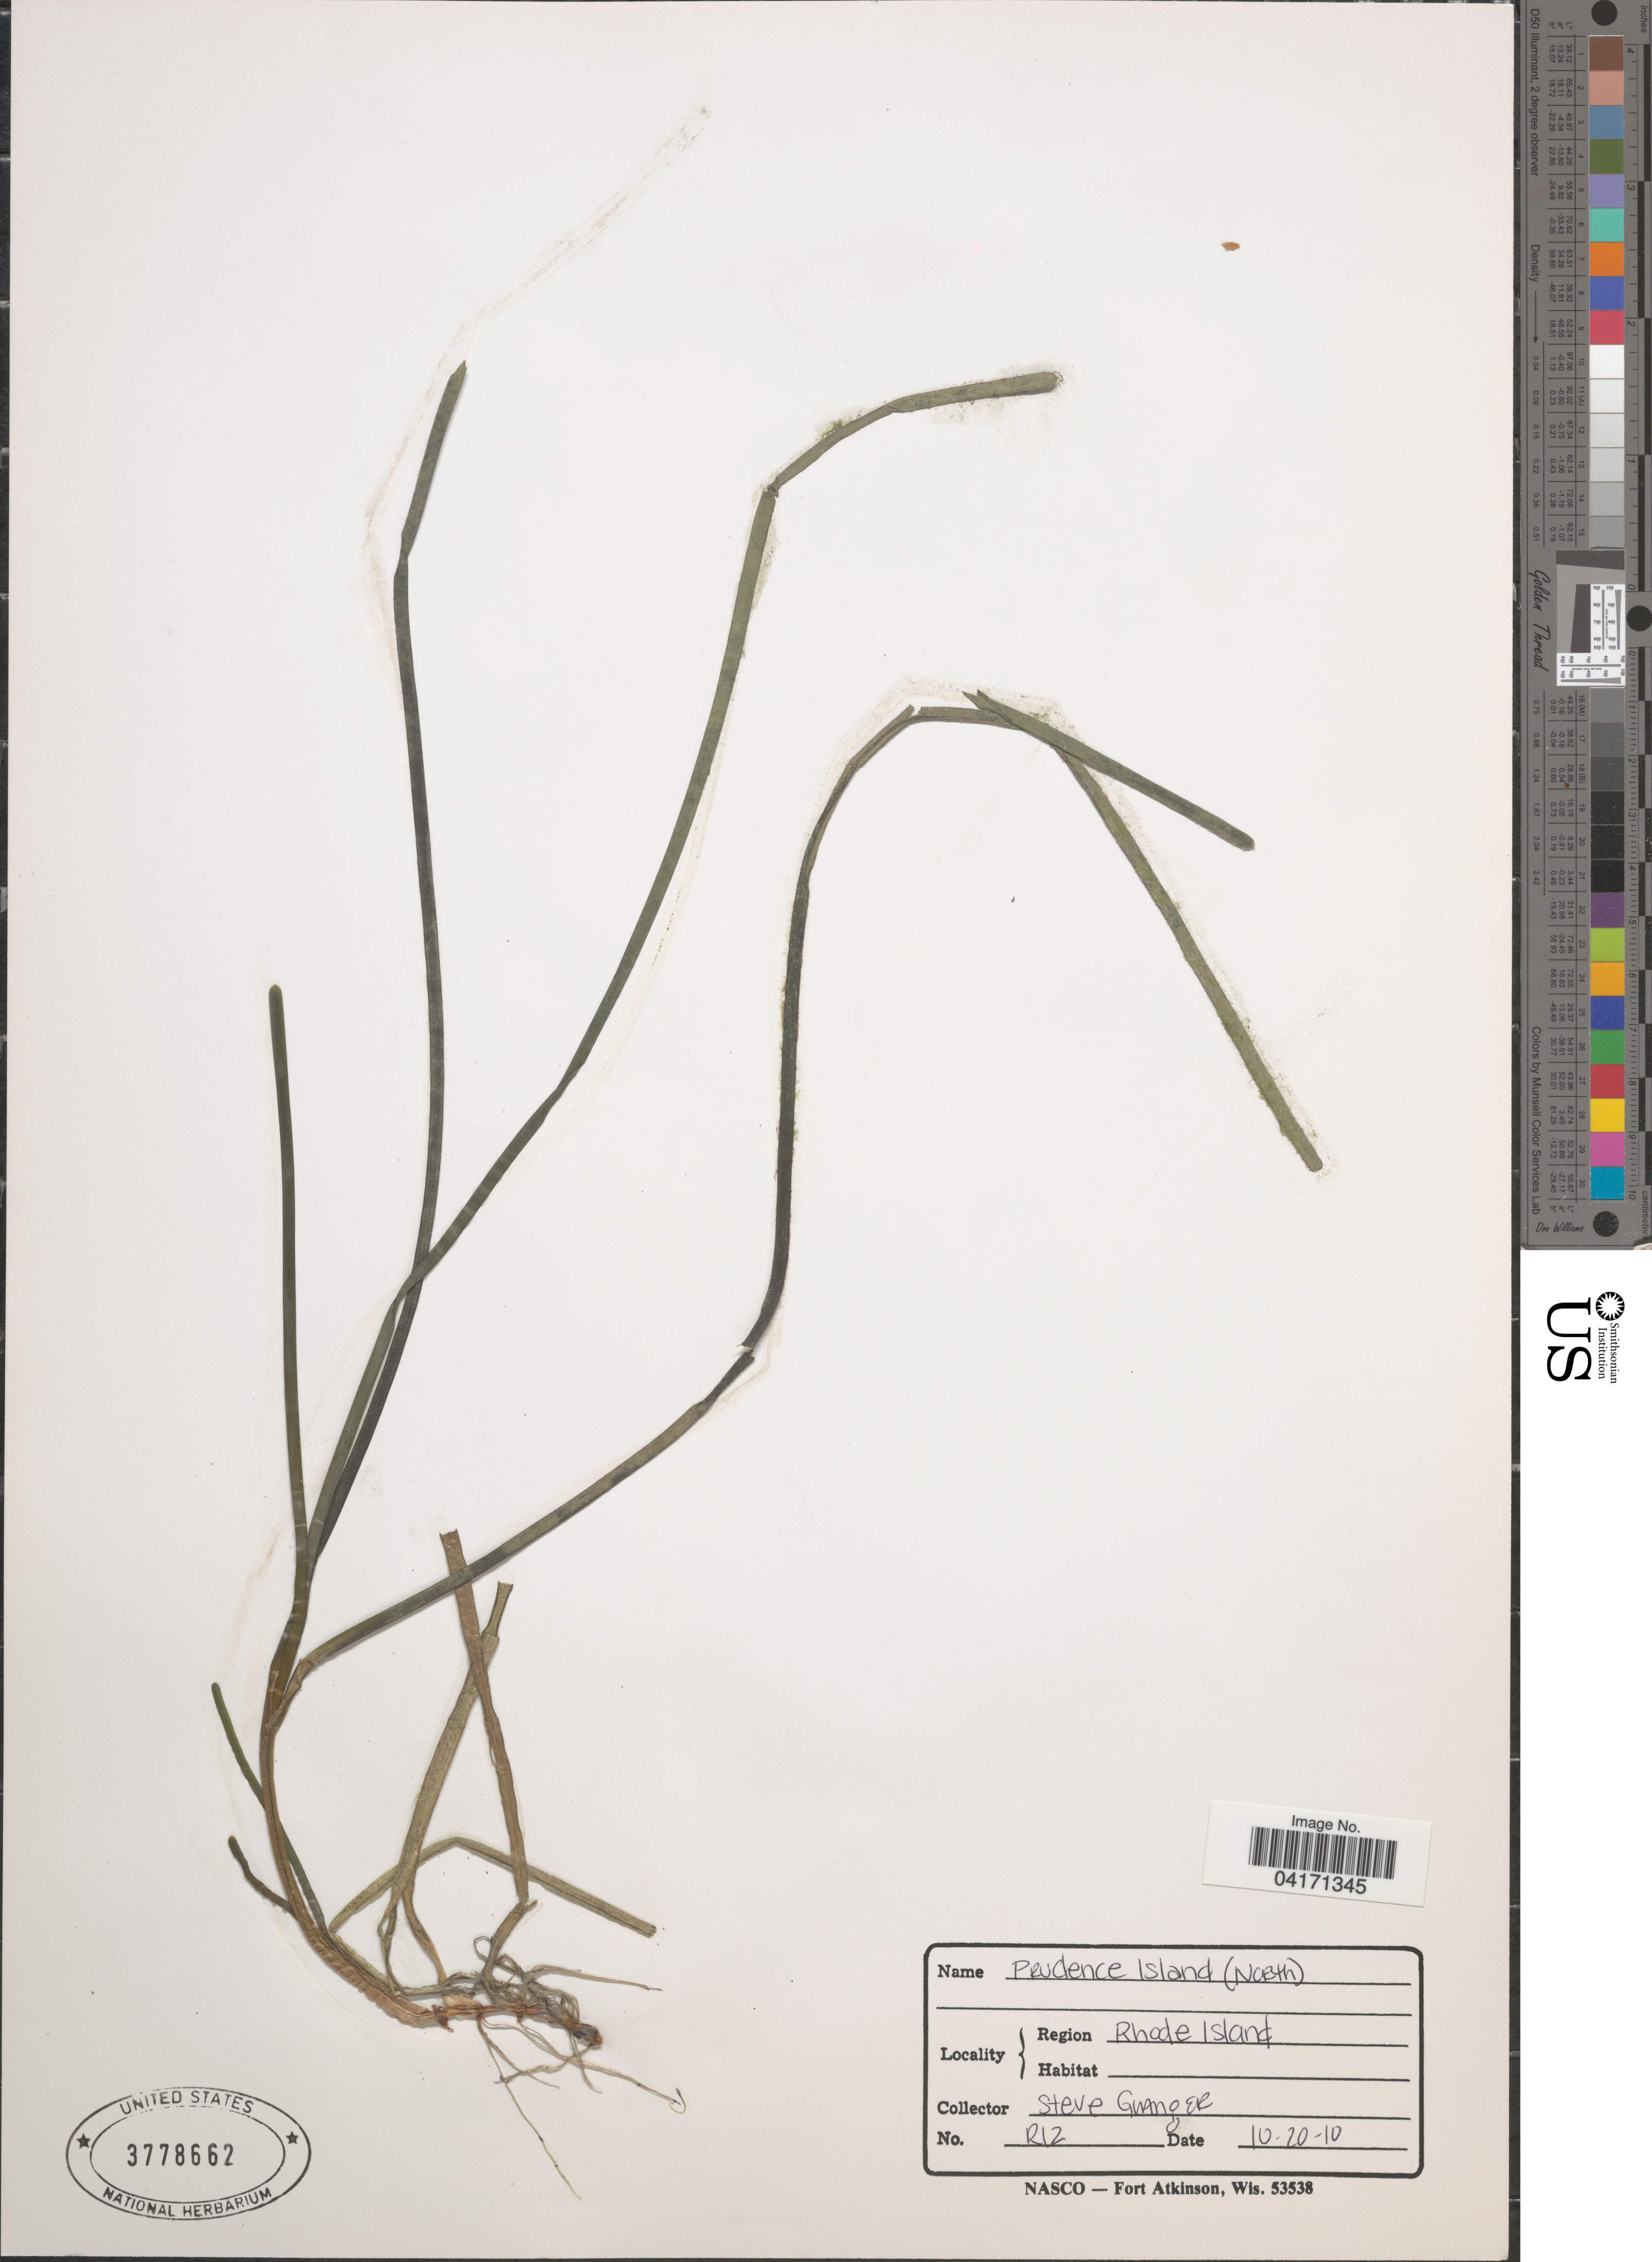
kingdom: Plantae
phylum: Tracheophyta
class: Liliopsida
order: Alismatales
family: Zosteraceae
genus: Zostera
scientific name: Zostera marina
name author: L.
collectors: S. Granger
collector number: RI2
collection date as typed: Transcribed d/m/y: 20/10/10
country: United States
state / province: Rhode Island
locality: Prudence Island (North). Region Rhode Island.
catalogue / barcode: US 3778662